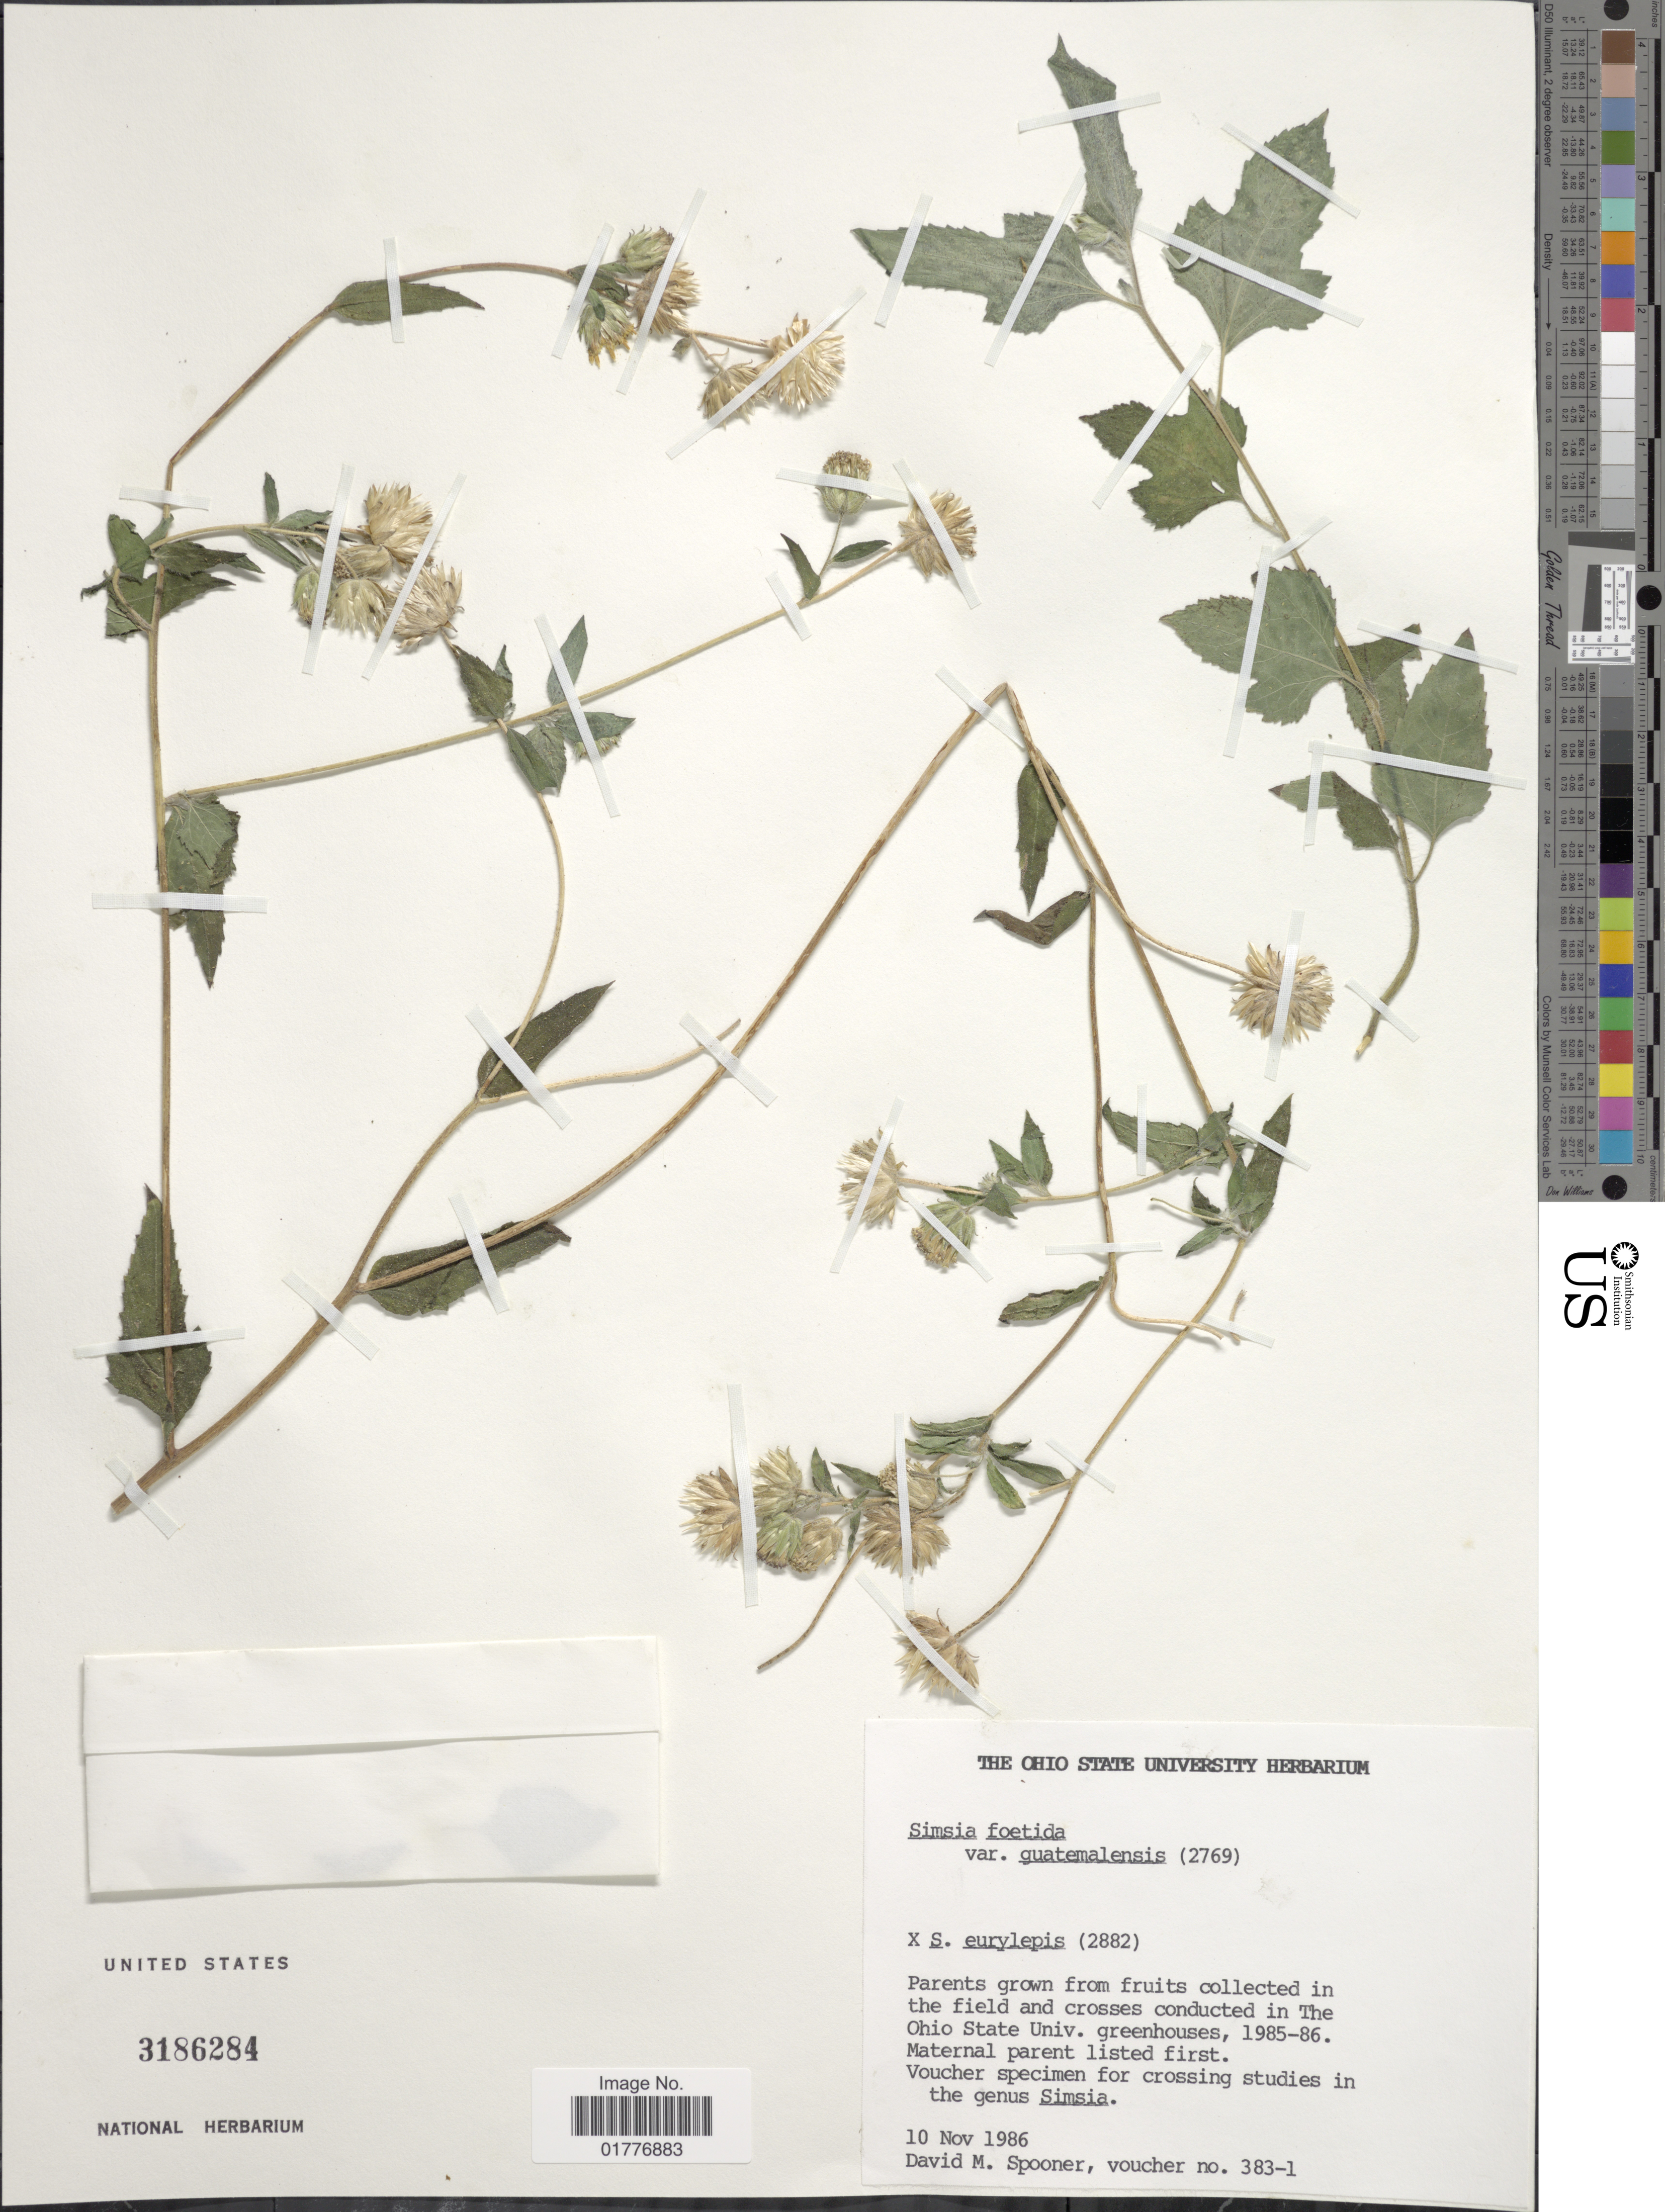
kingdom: Plantae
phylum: Tracheophyta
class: Magnoliopsida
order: Asterales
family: Asteraceae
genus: Simsia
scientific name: Simsia foetida var. foetida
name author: (Cav.) S.F. Blake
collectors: D. Spooner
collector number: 383-1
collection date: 1986-11-10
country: United States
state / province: Ohio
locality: In the field and crosses conducted in the Ohio State Univ. greenhouses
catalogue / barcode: US 3186284